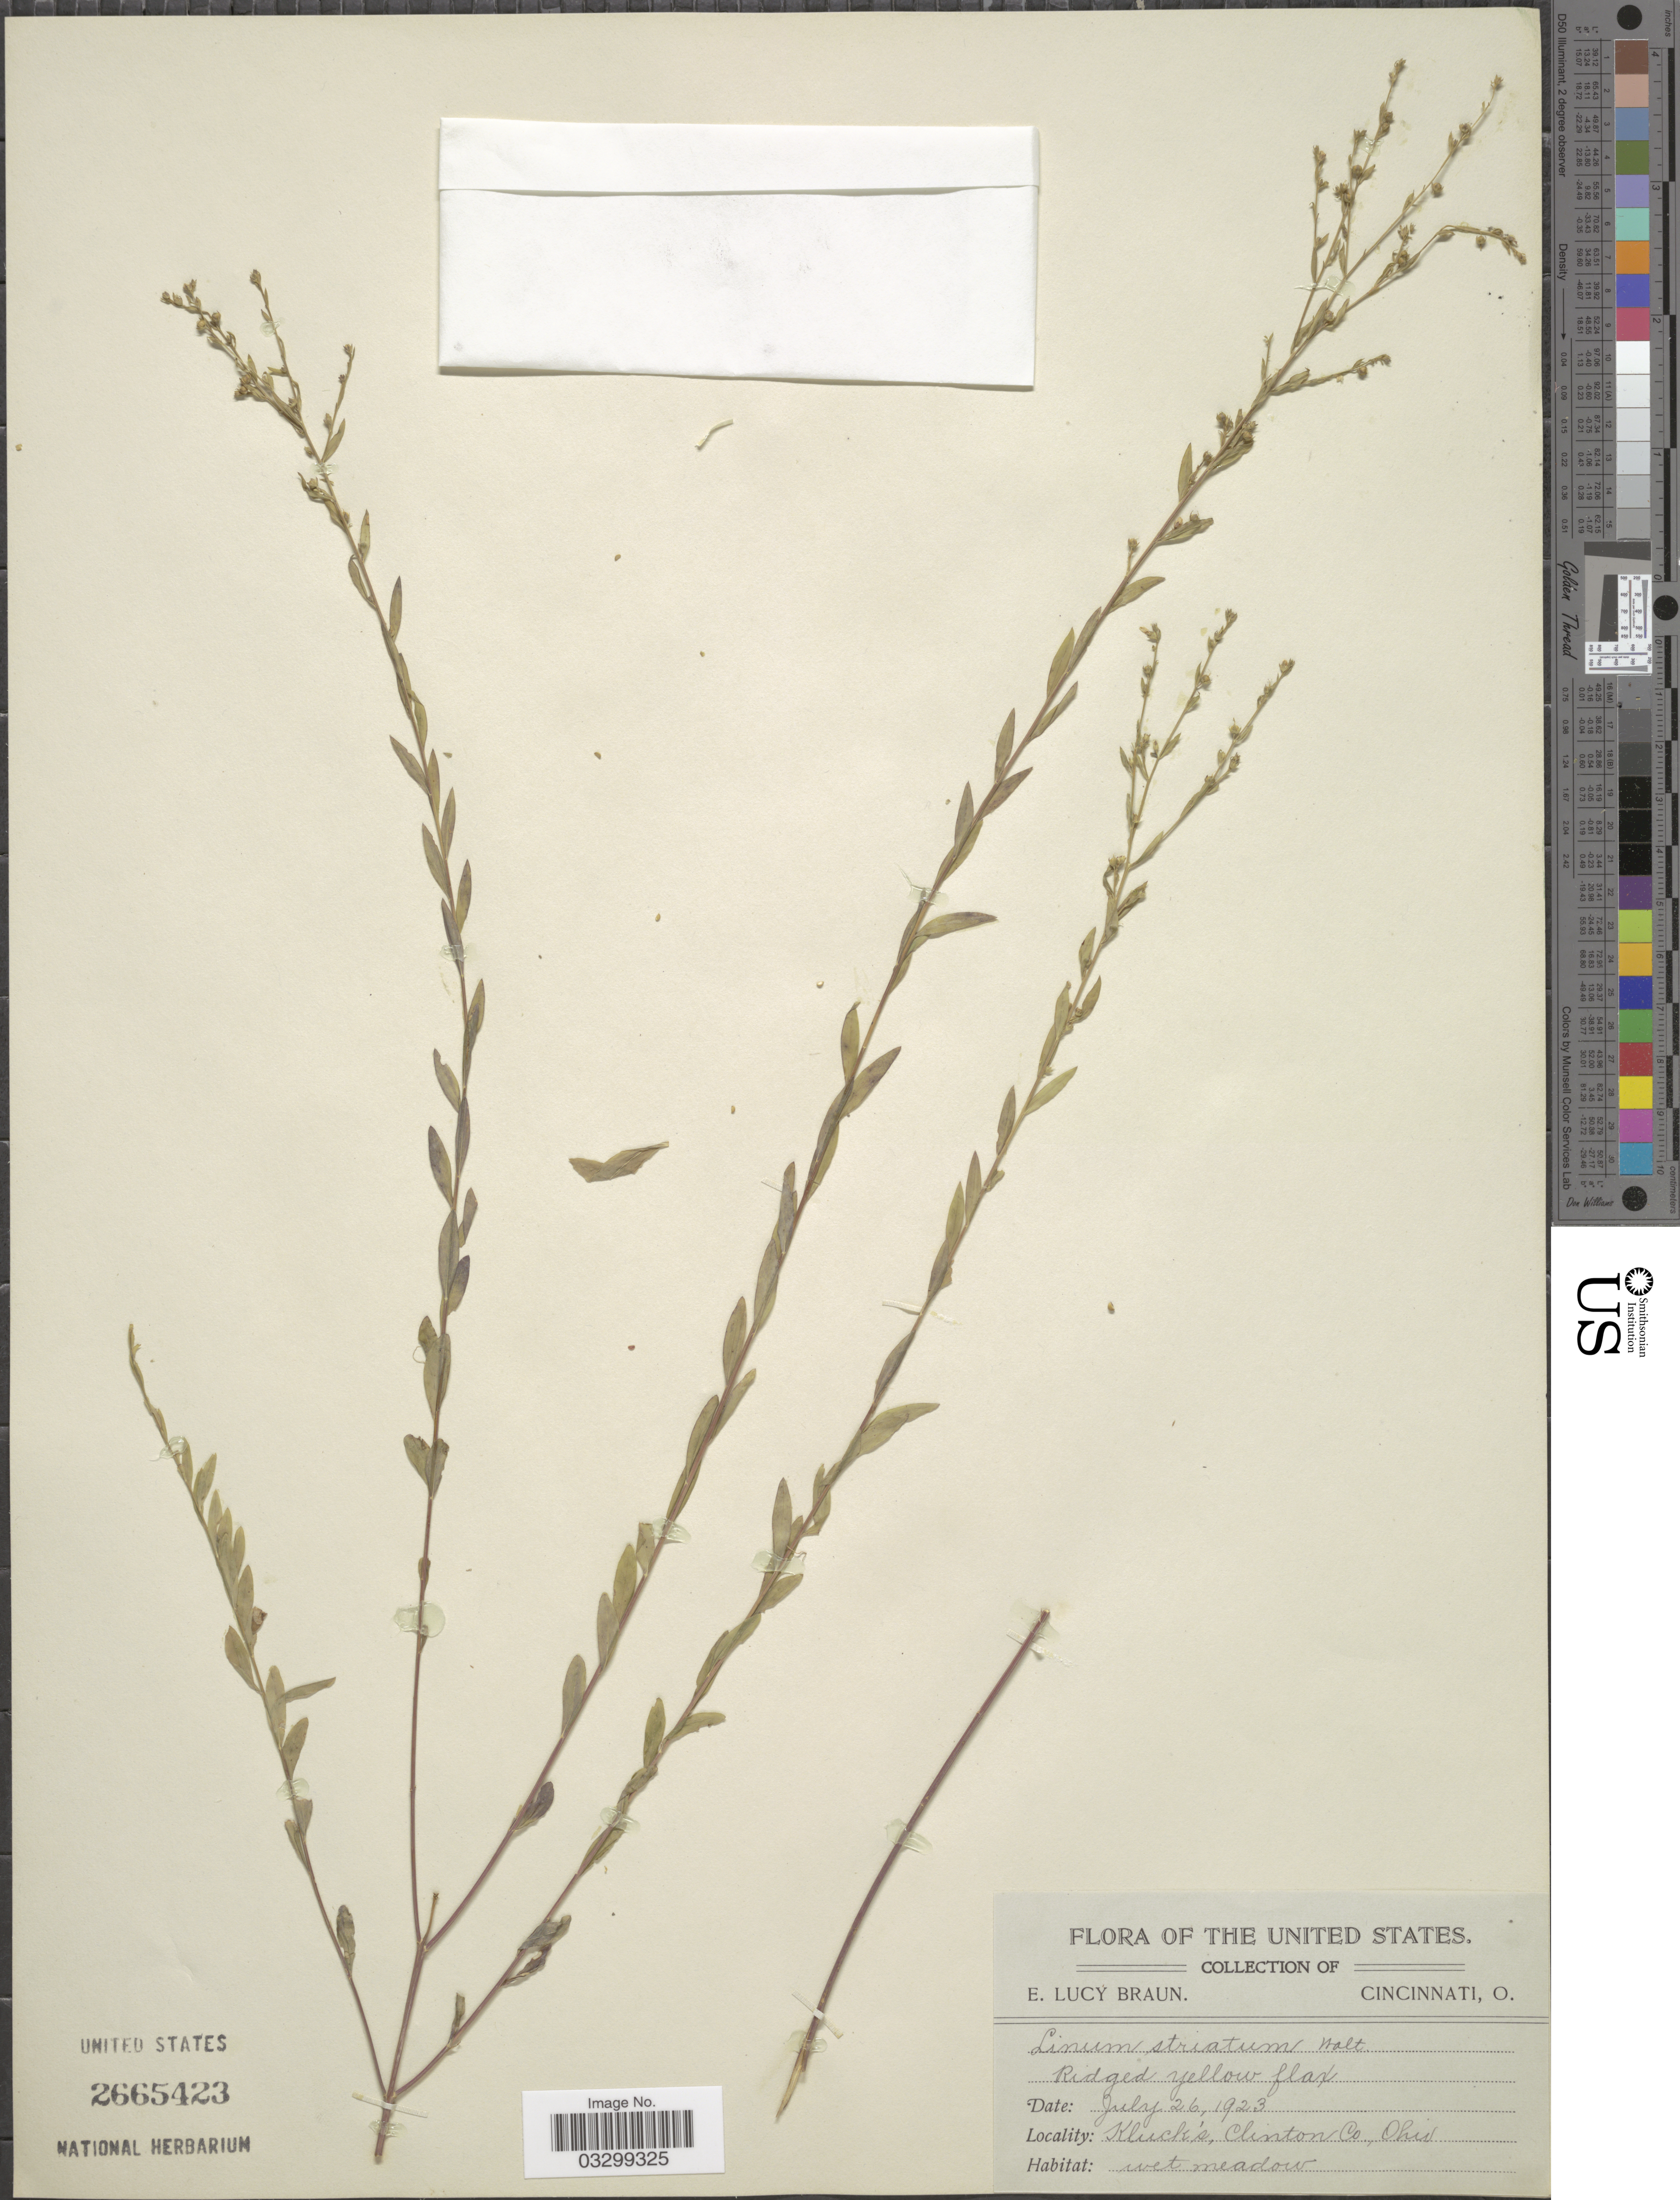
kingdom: Plantae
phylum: Tracheophyta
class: Magnoliopsida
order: Malpighiales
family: Linaceae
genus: Linum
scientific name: Linum striatum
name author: Walter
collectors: E. L. Braun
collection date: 1923-07-26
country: United States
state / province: Ohio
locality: Kluck's, Clinton Co.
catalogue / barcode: US 2665423